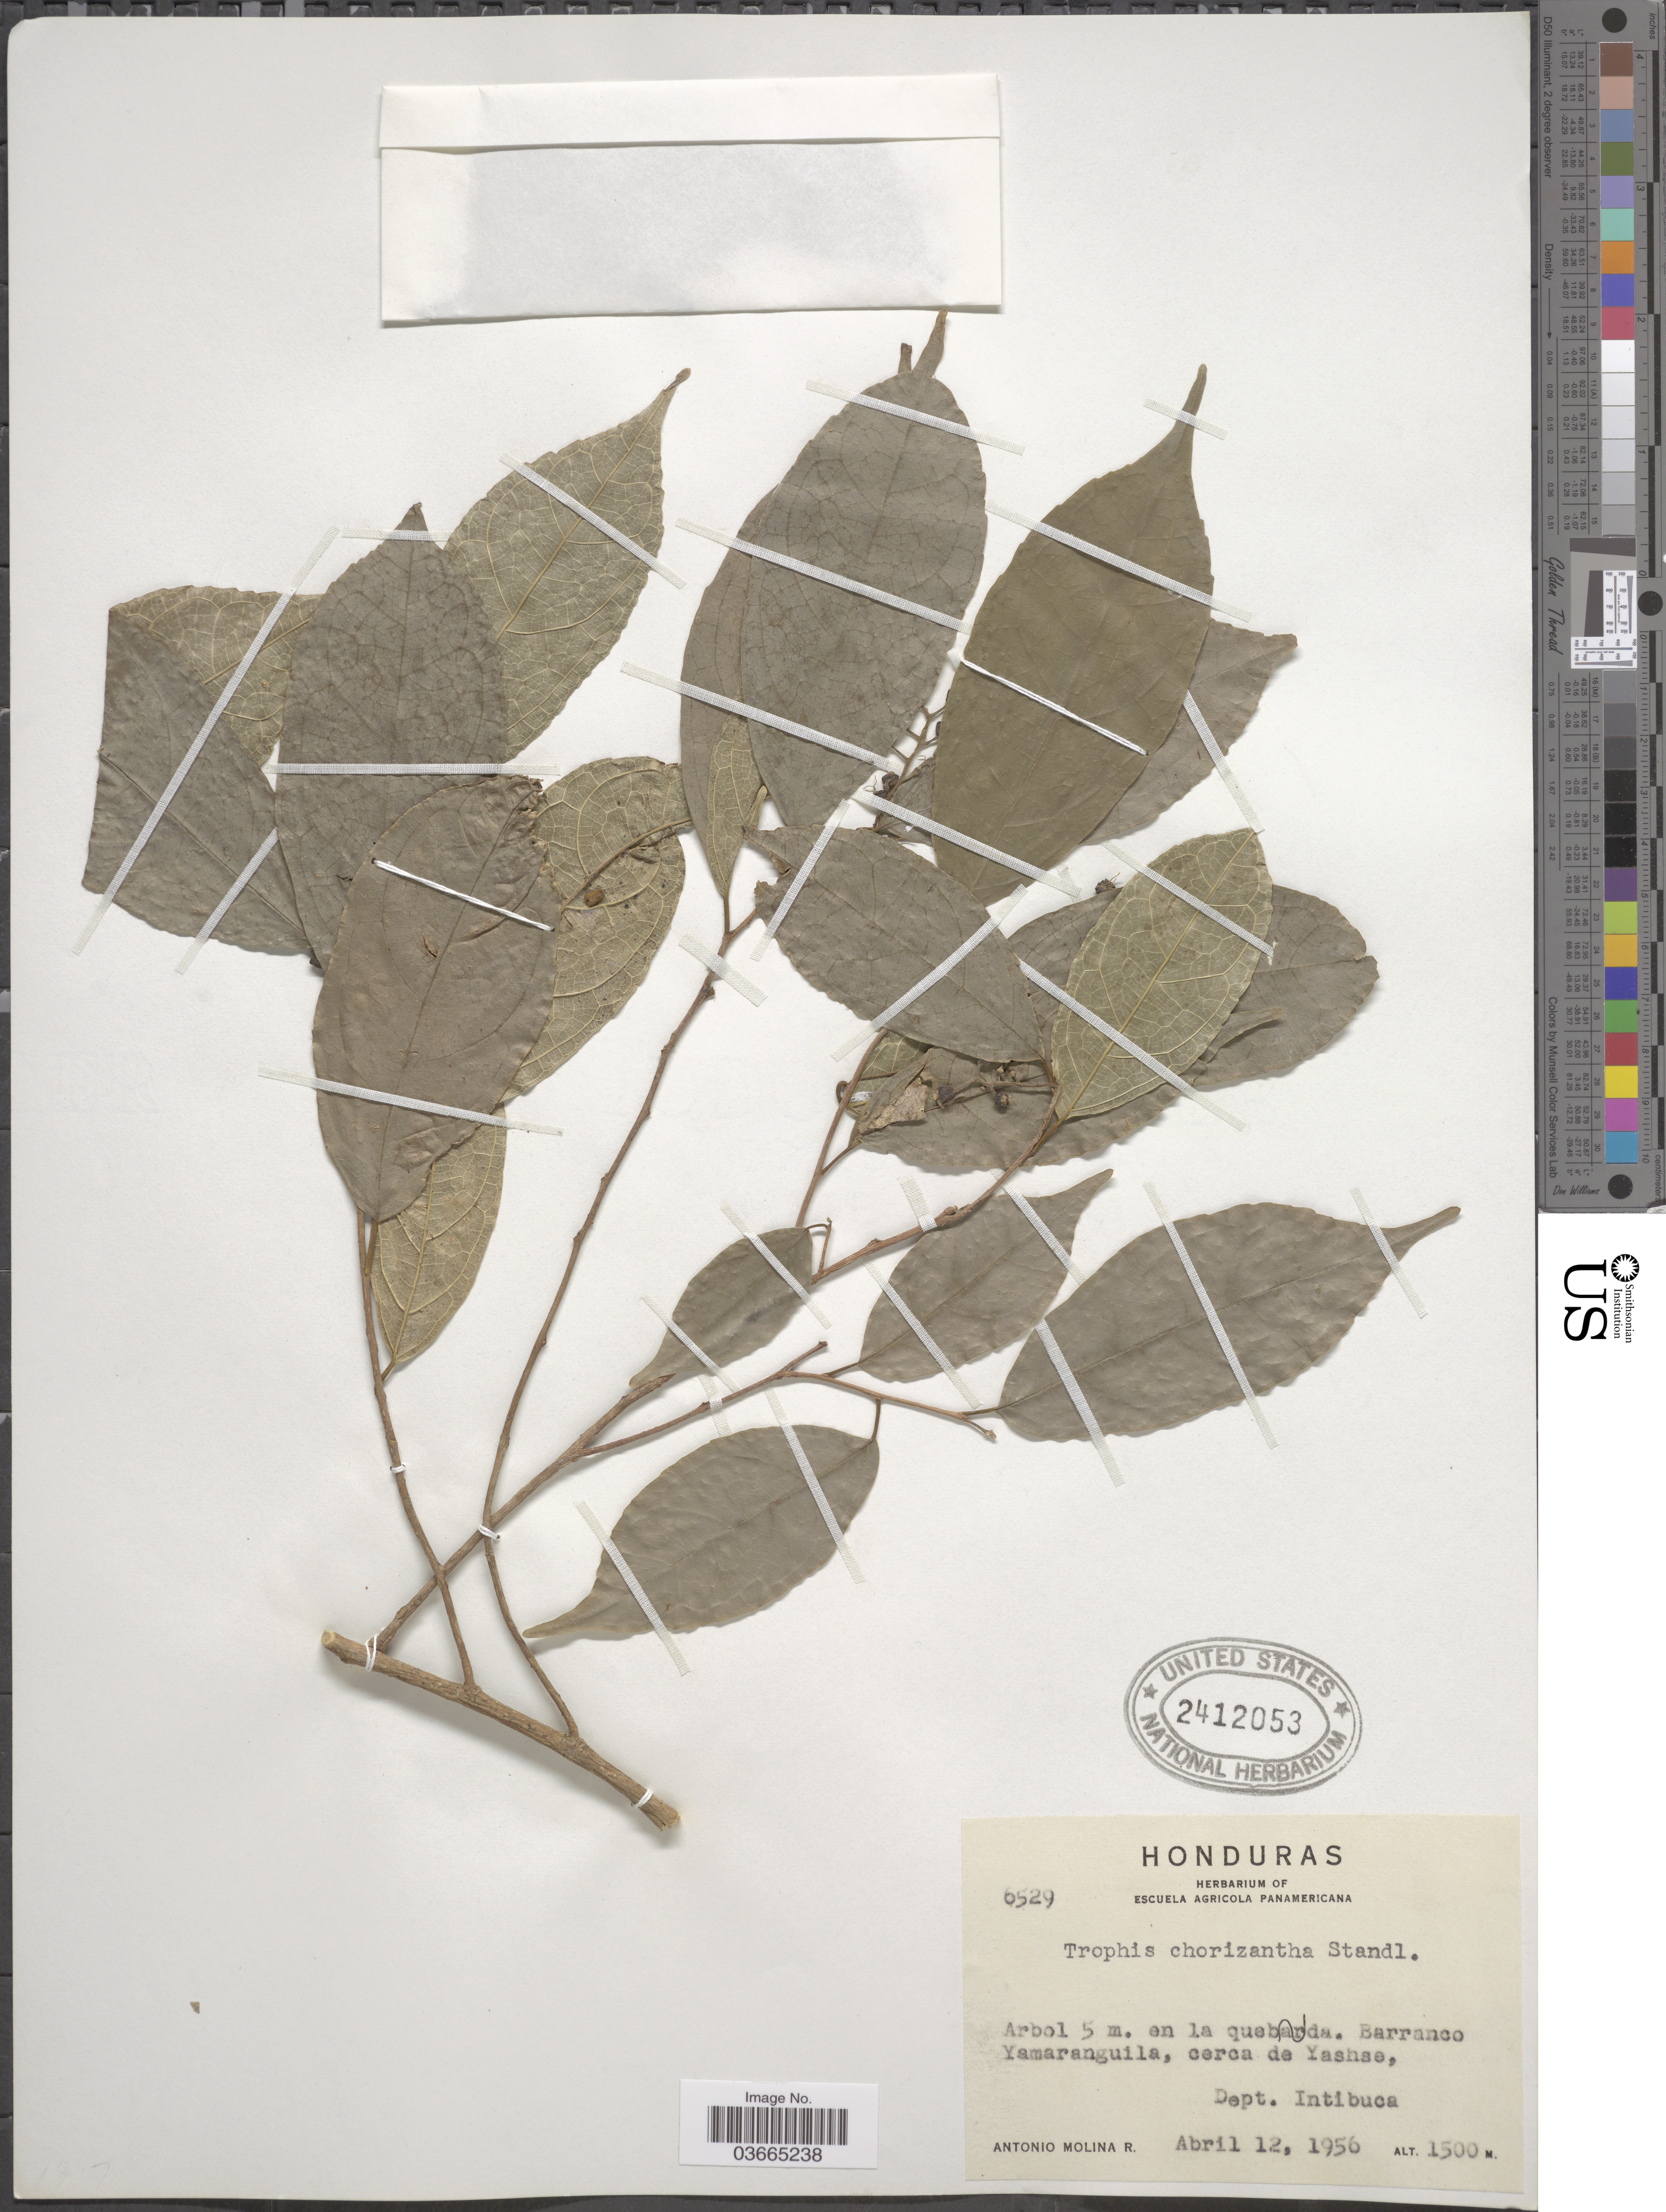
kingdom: Plantae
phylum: Tracheophyta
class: Magnoliopsida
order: Rosales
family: Moraceae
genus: Trophis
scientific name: Trophis mexicana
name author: (Liebm.) Bureau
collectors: A. Molina R.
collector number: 6529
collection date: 1956-04-12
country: Honduras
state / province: Intibuca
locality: Barranco Yamaranguila, cerca de Yashse, Dept. Intibuca.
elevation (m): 1500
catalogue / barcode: US 2412053